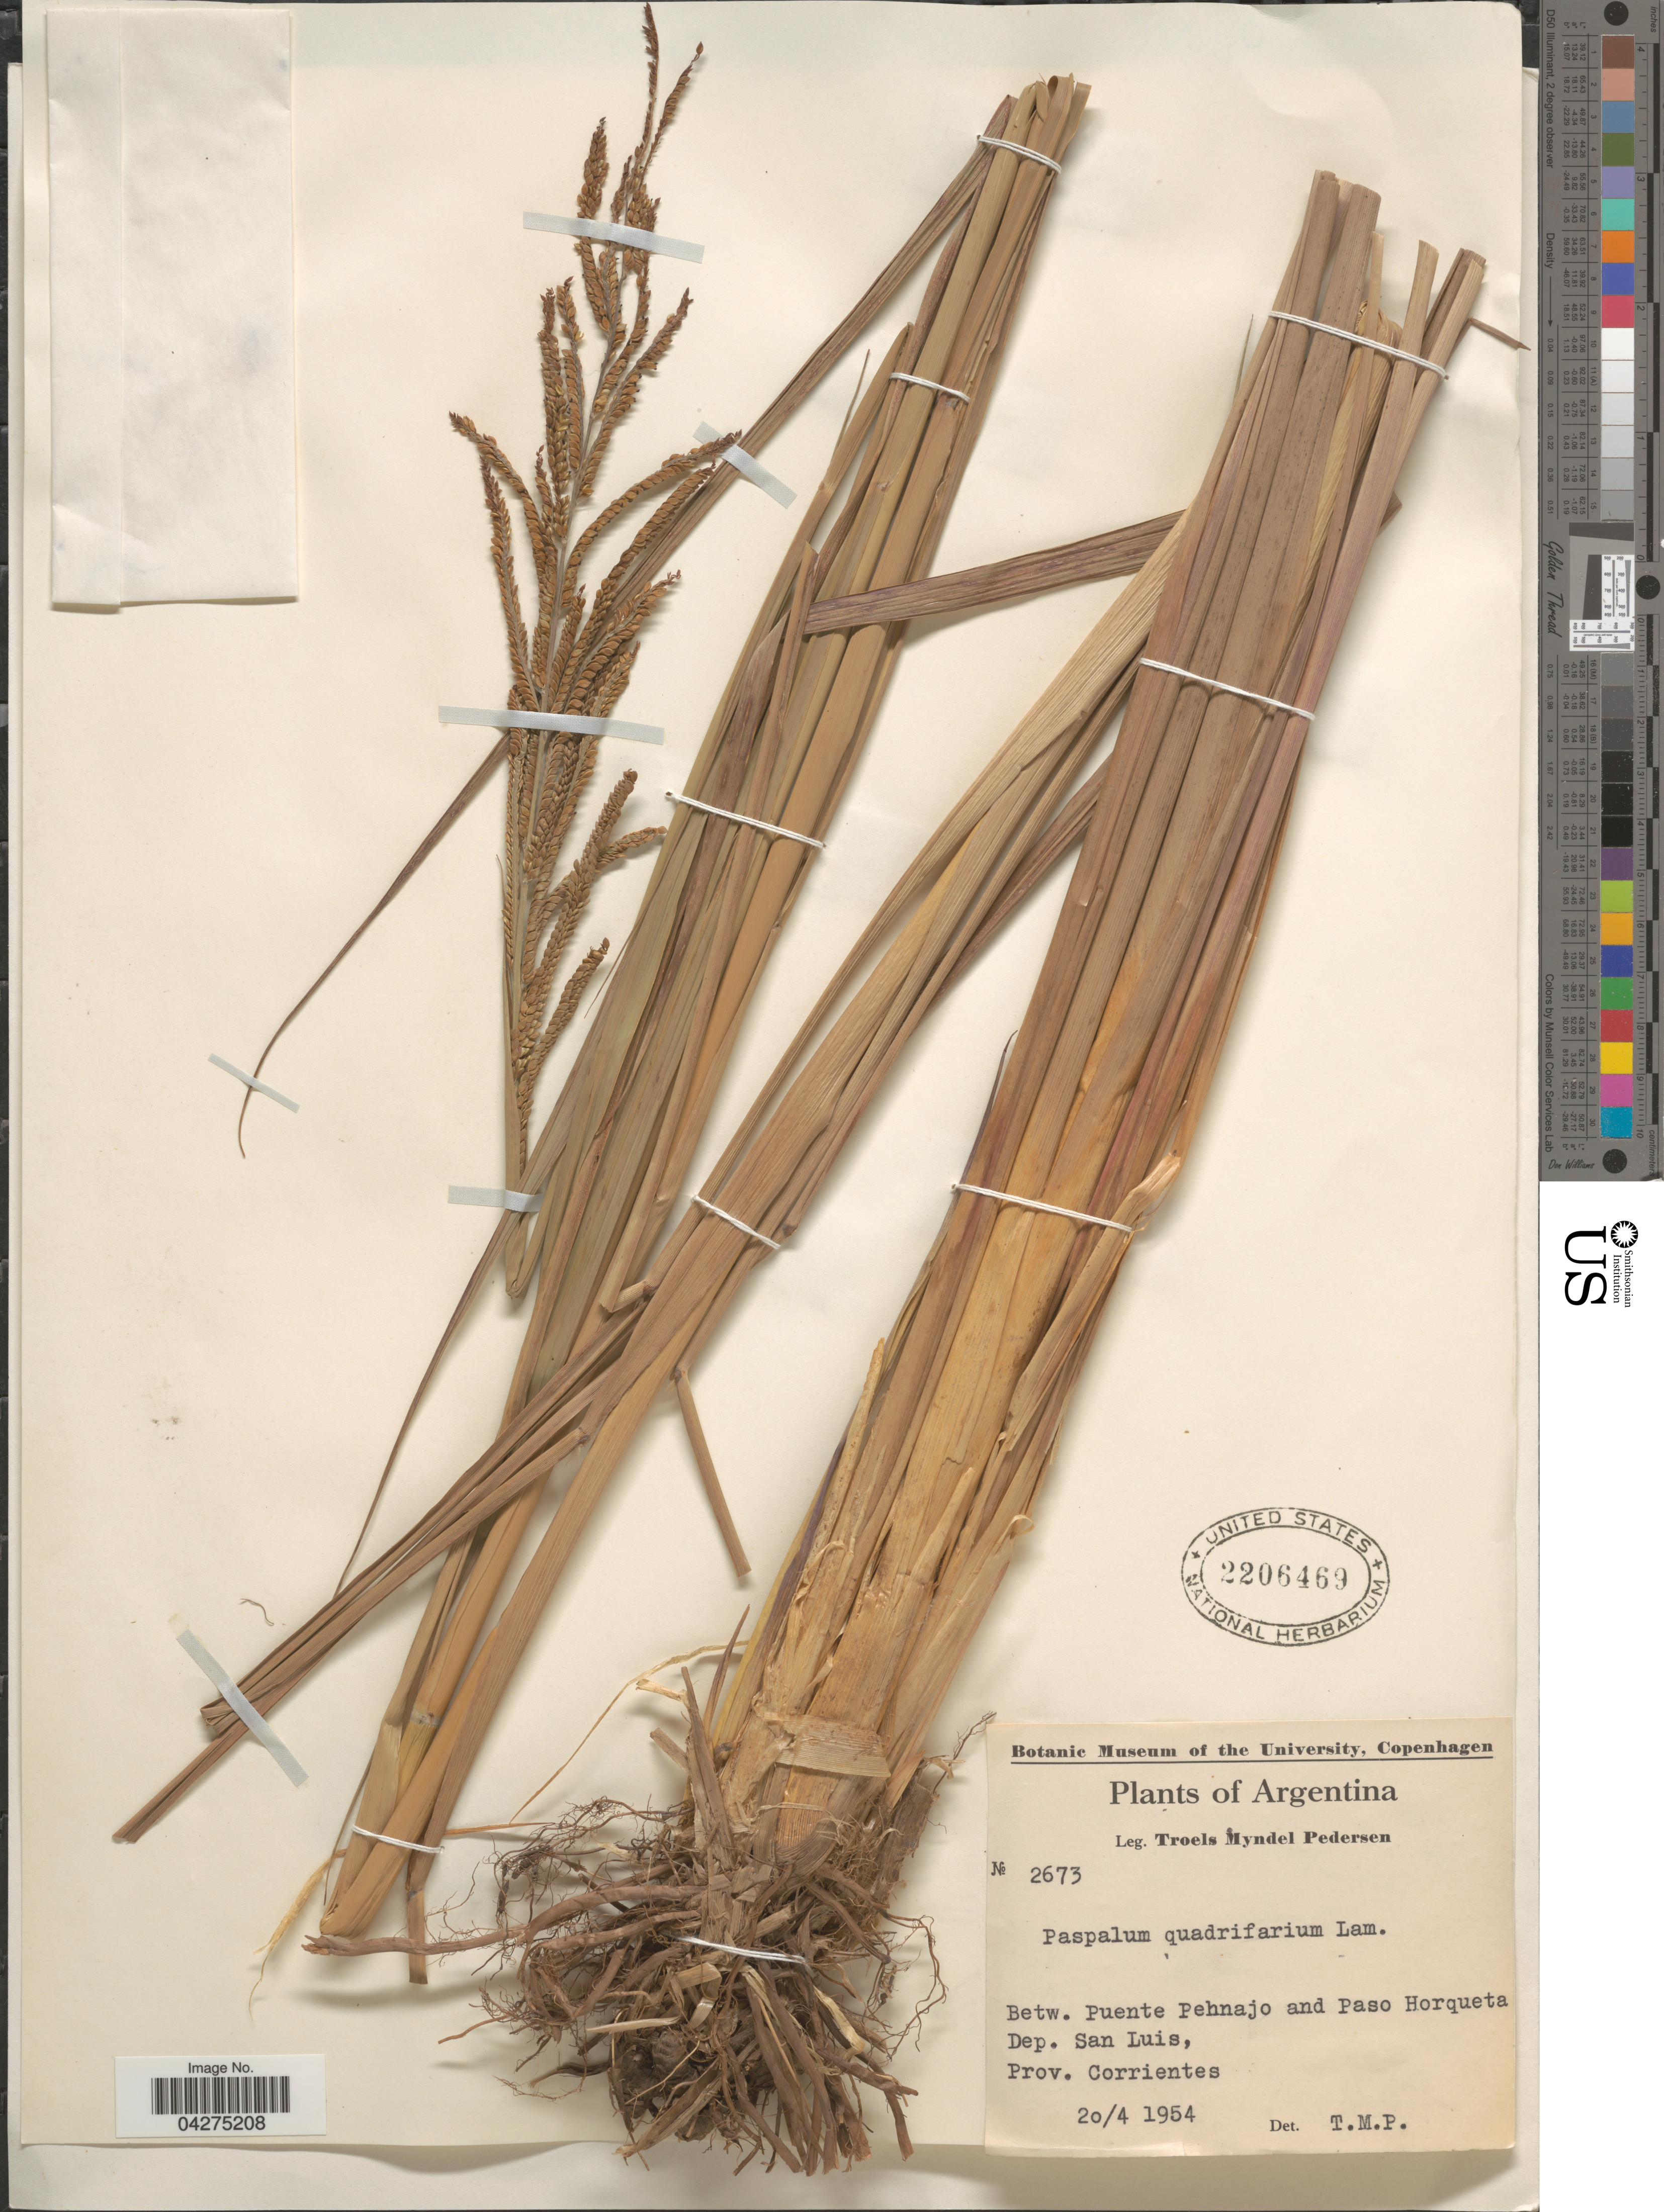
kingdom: Plantae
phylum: Tracheophyta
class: Liliopsida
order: Poales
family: Poaceae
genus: Paspalum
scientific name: Paspalum quadrifarium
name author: Lam.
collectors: T. Pederson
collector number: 2673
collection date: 1954-04-20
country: Argentina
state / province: Corrientes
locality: Betw. Puente Pehnajo and Paso Horqueta Dep. San Luis.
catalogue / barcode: US 2206469